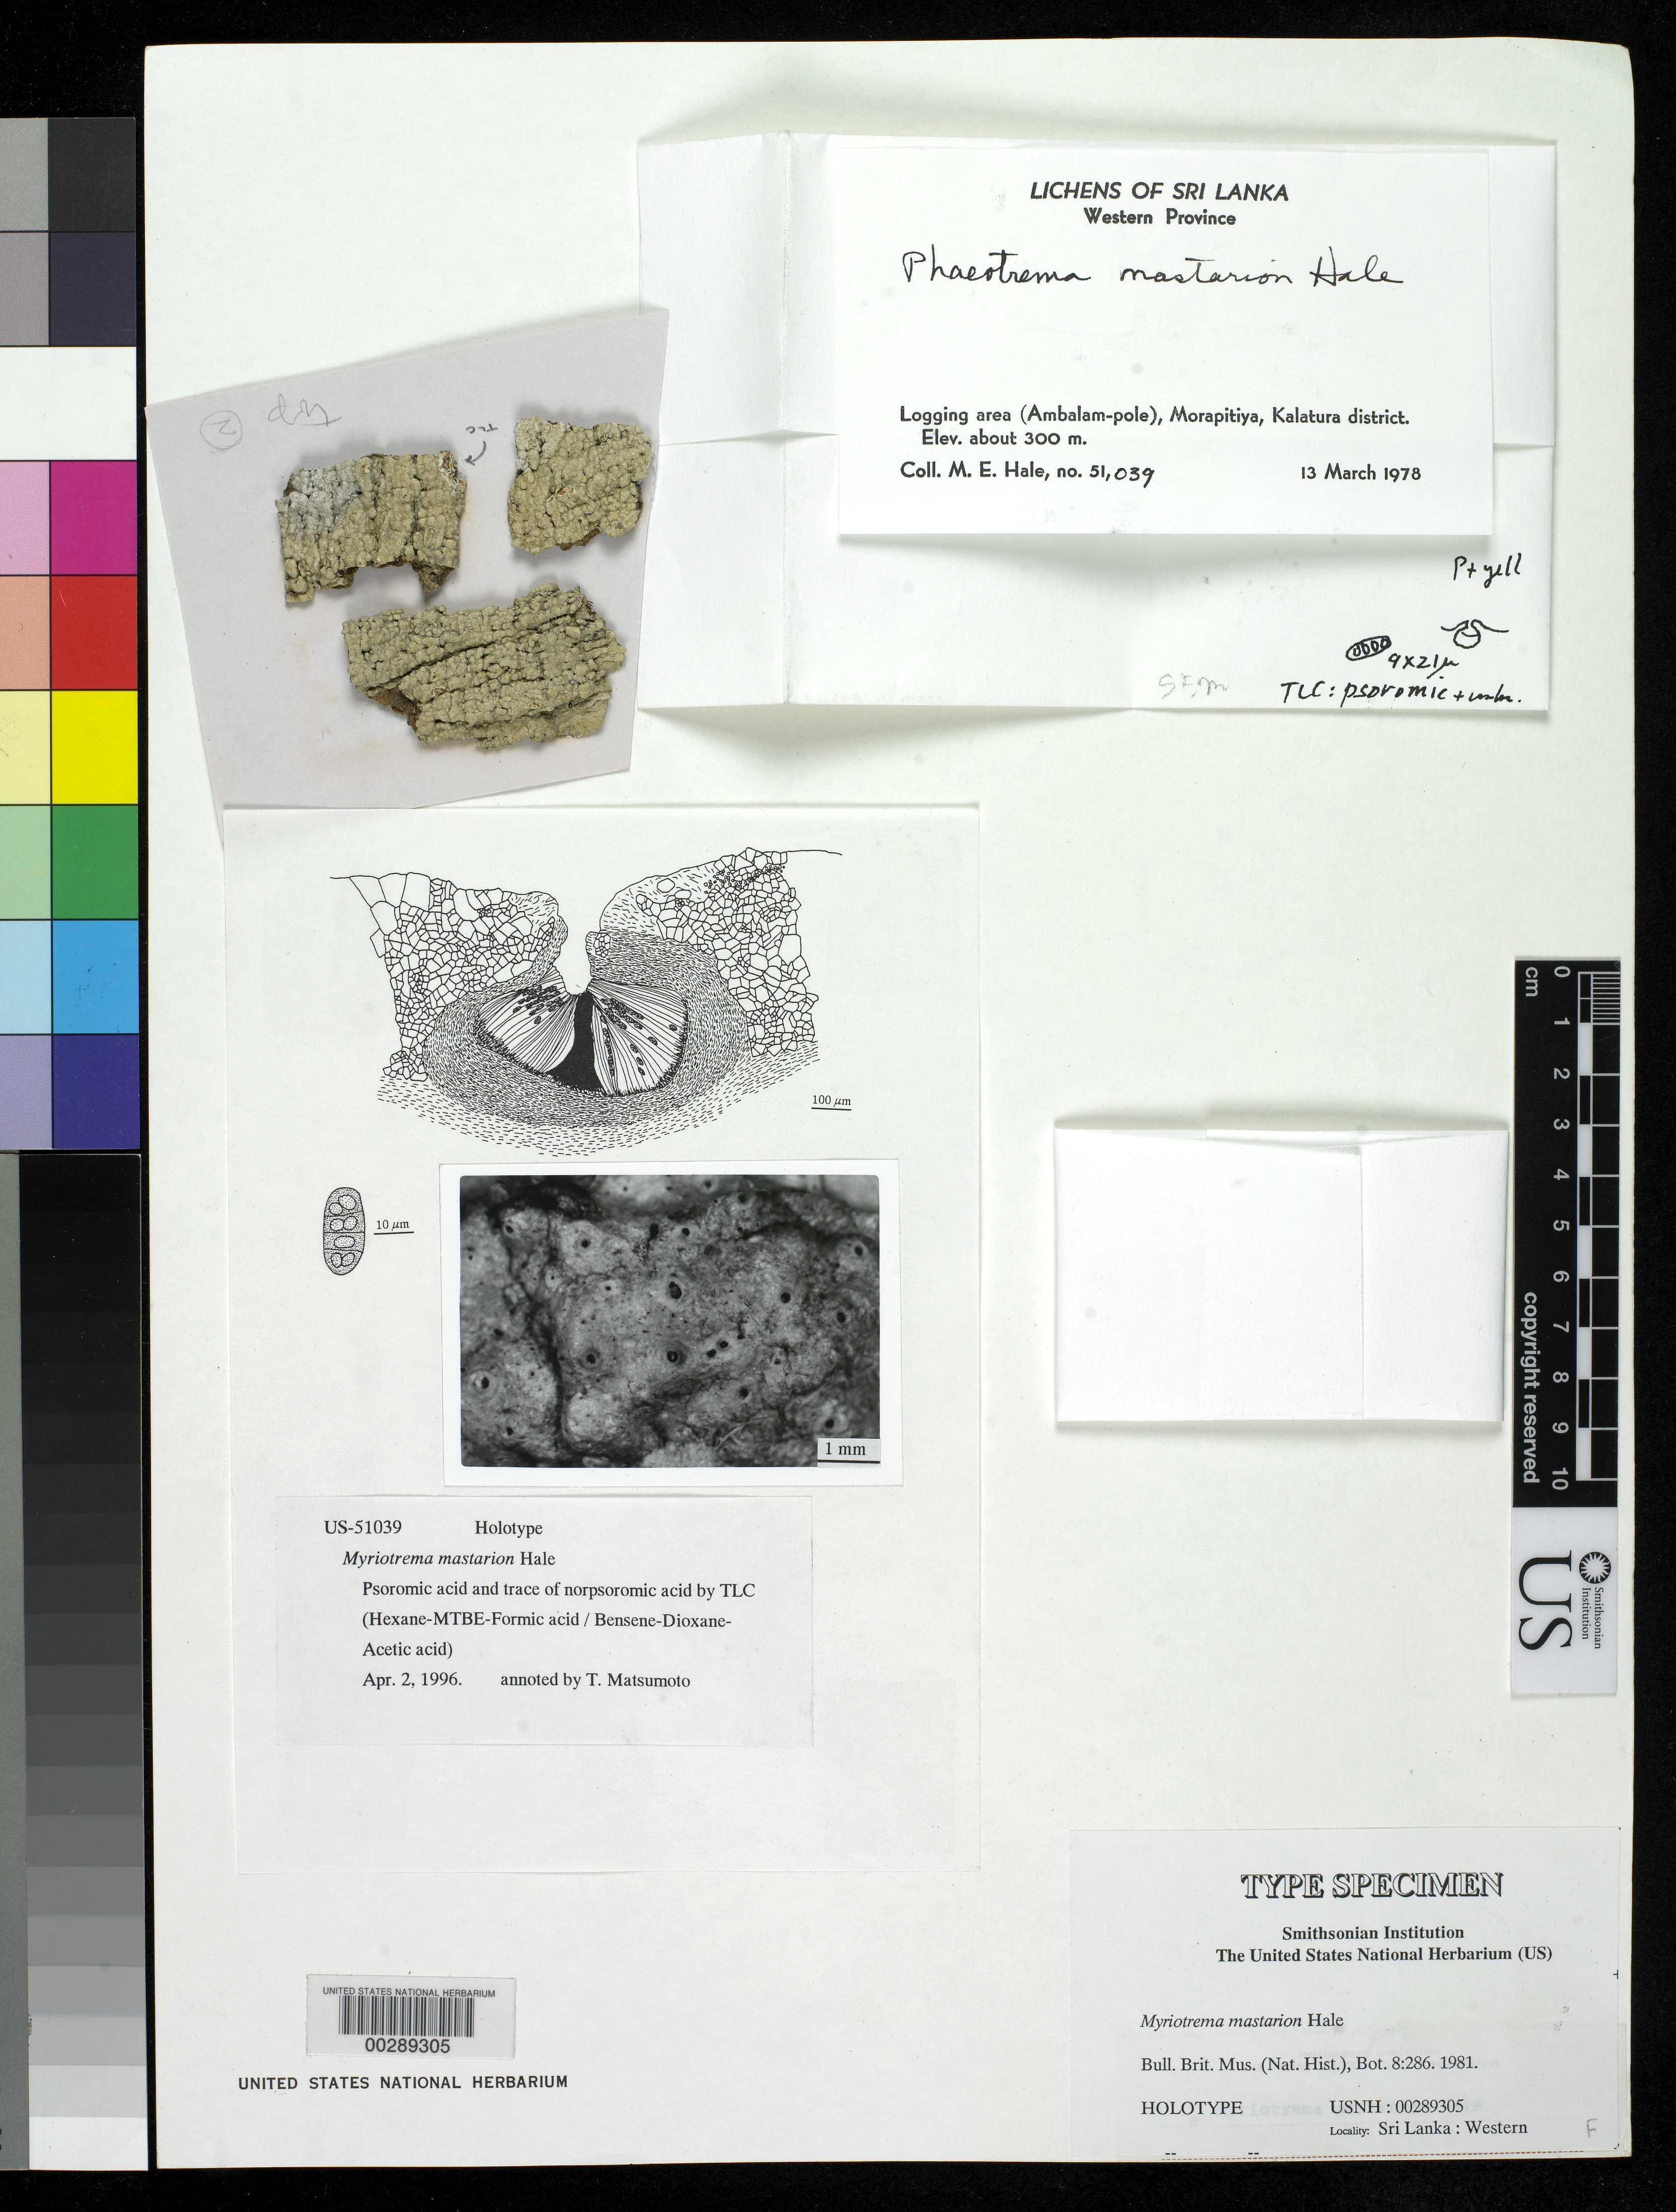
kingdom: Fungi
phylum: Ascomycota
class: Lecanoromycetes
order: Ostropales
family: Graphidaceae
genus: Myriotrema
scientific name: Myriotrema mastarion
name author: Hale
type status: Holotype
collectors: M. Hale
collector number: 51039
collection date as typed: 13 Mar 1978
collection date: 1978-03-13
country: Sri Lanka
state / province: Western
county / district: Kalatura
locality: Morapitiya, Ambalam-Pole, logging area.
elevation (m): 300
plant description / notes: Annotated as Phaeotrema mastarion Hale, but name published as Myriotrema mastarion Hale